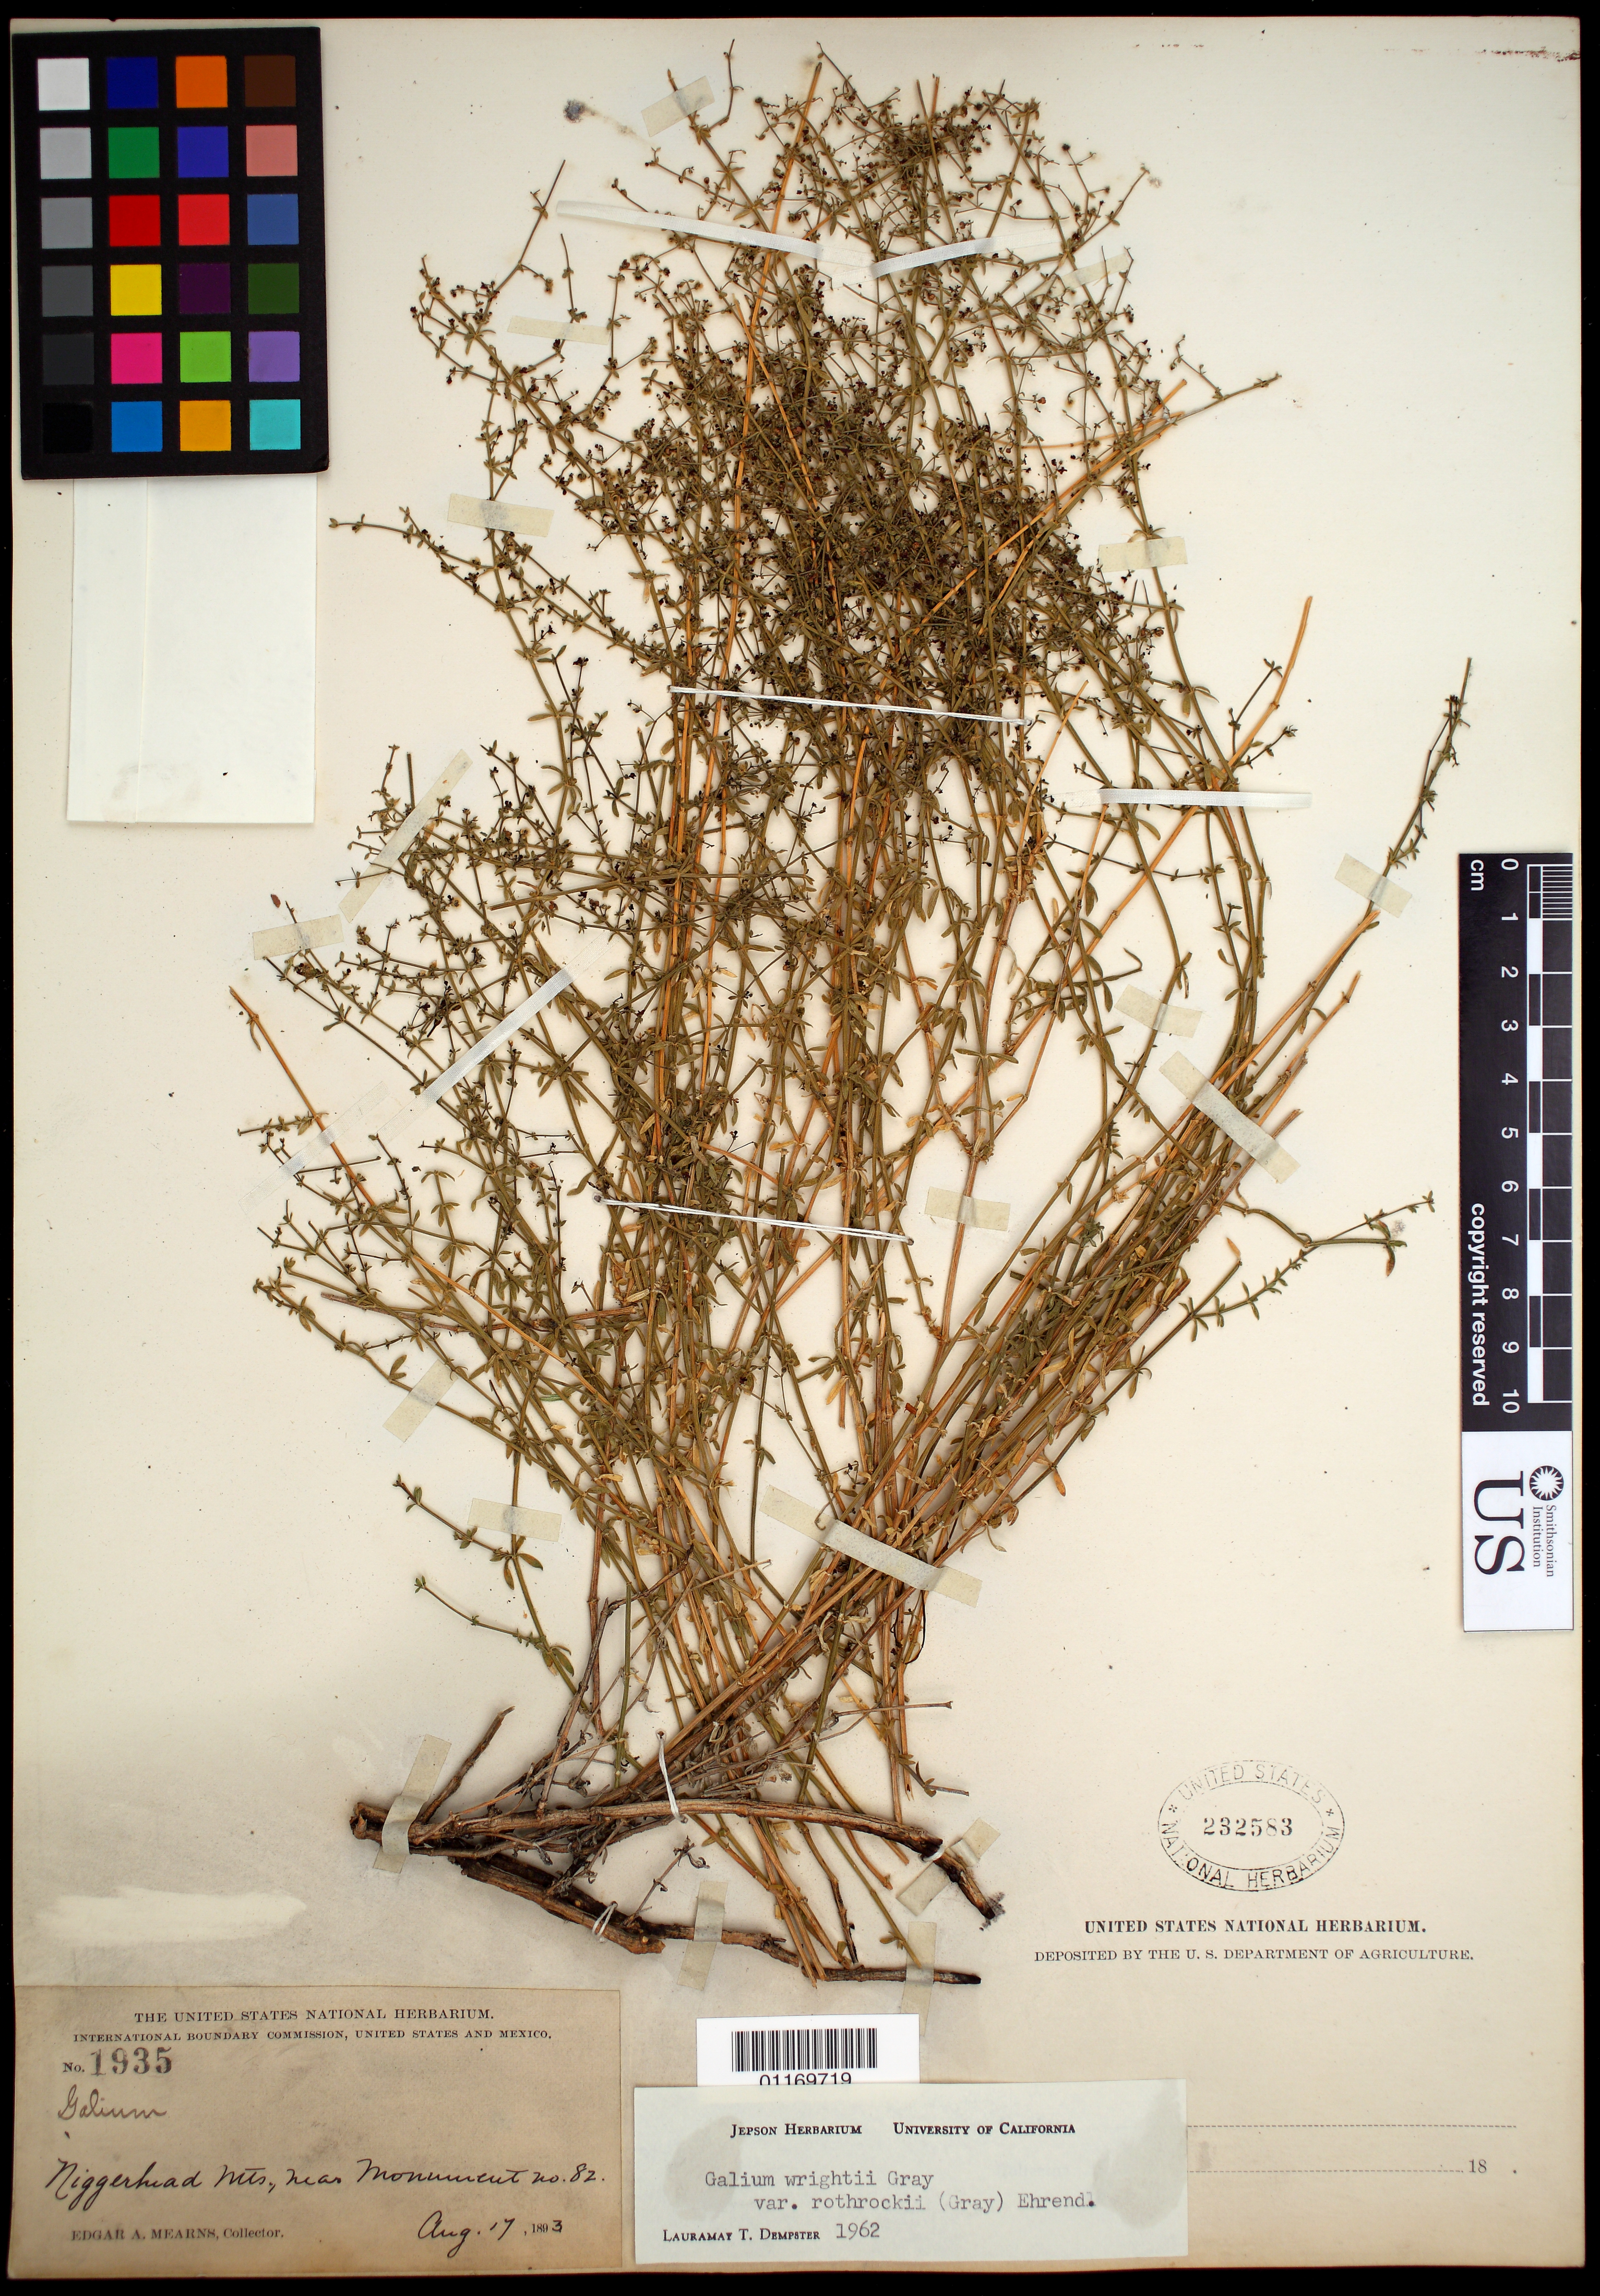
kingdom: Plantae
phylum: Tracheophyta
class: Magnoliopsida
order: Gentianales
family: Rubiaceae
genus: Galium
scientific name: Galium wrightii var. rothrockii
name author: (A. Gray) Ehrend.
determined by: Dempster, L. T.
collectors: E. A. Mearns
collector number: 1935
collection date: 1893-08-17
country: United States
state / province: Texas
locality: Nigger Head Mts.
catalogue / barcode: US 232583